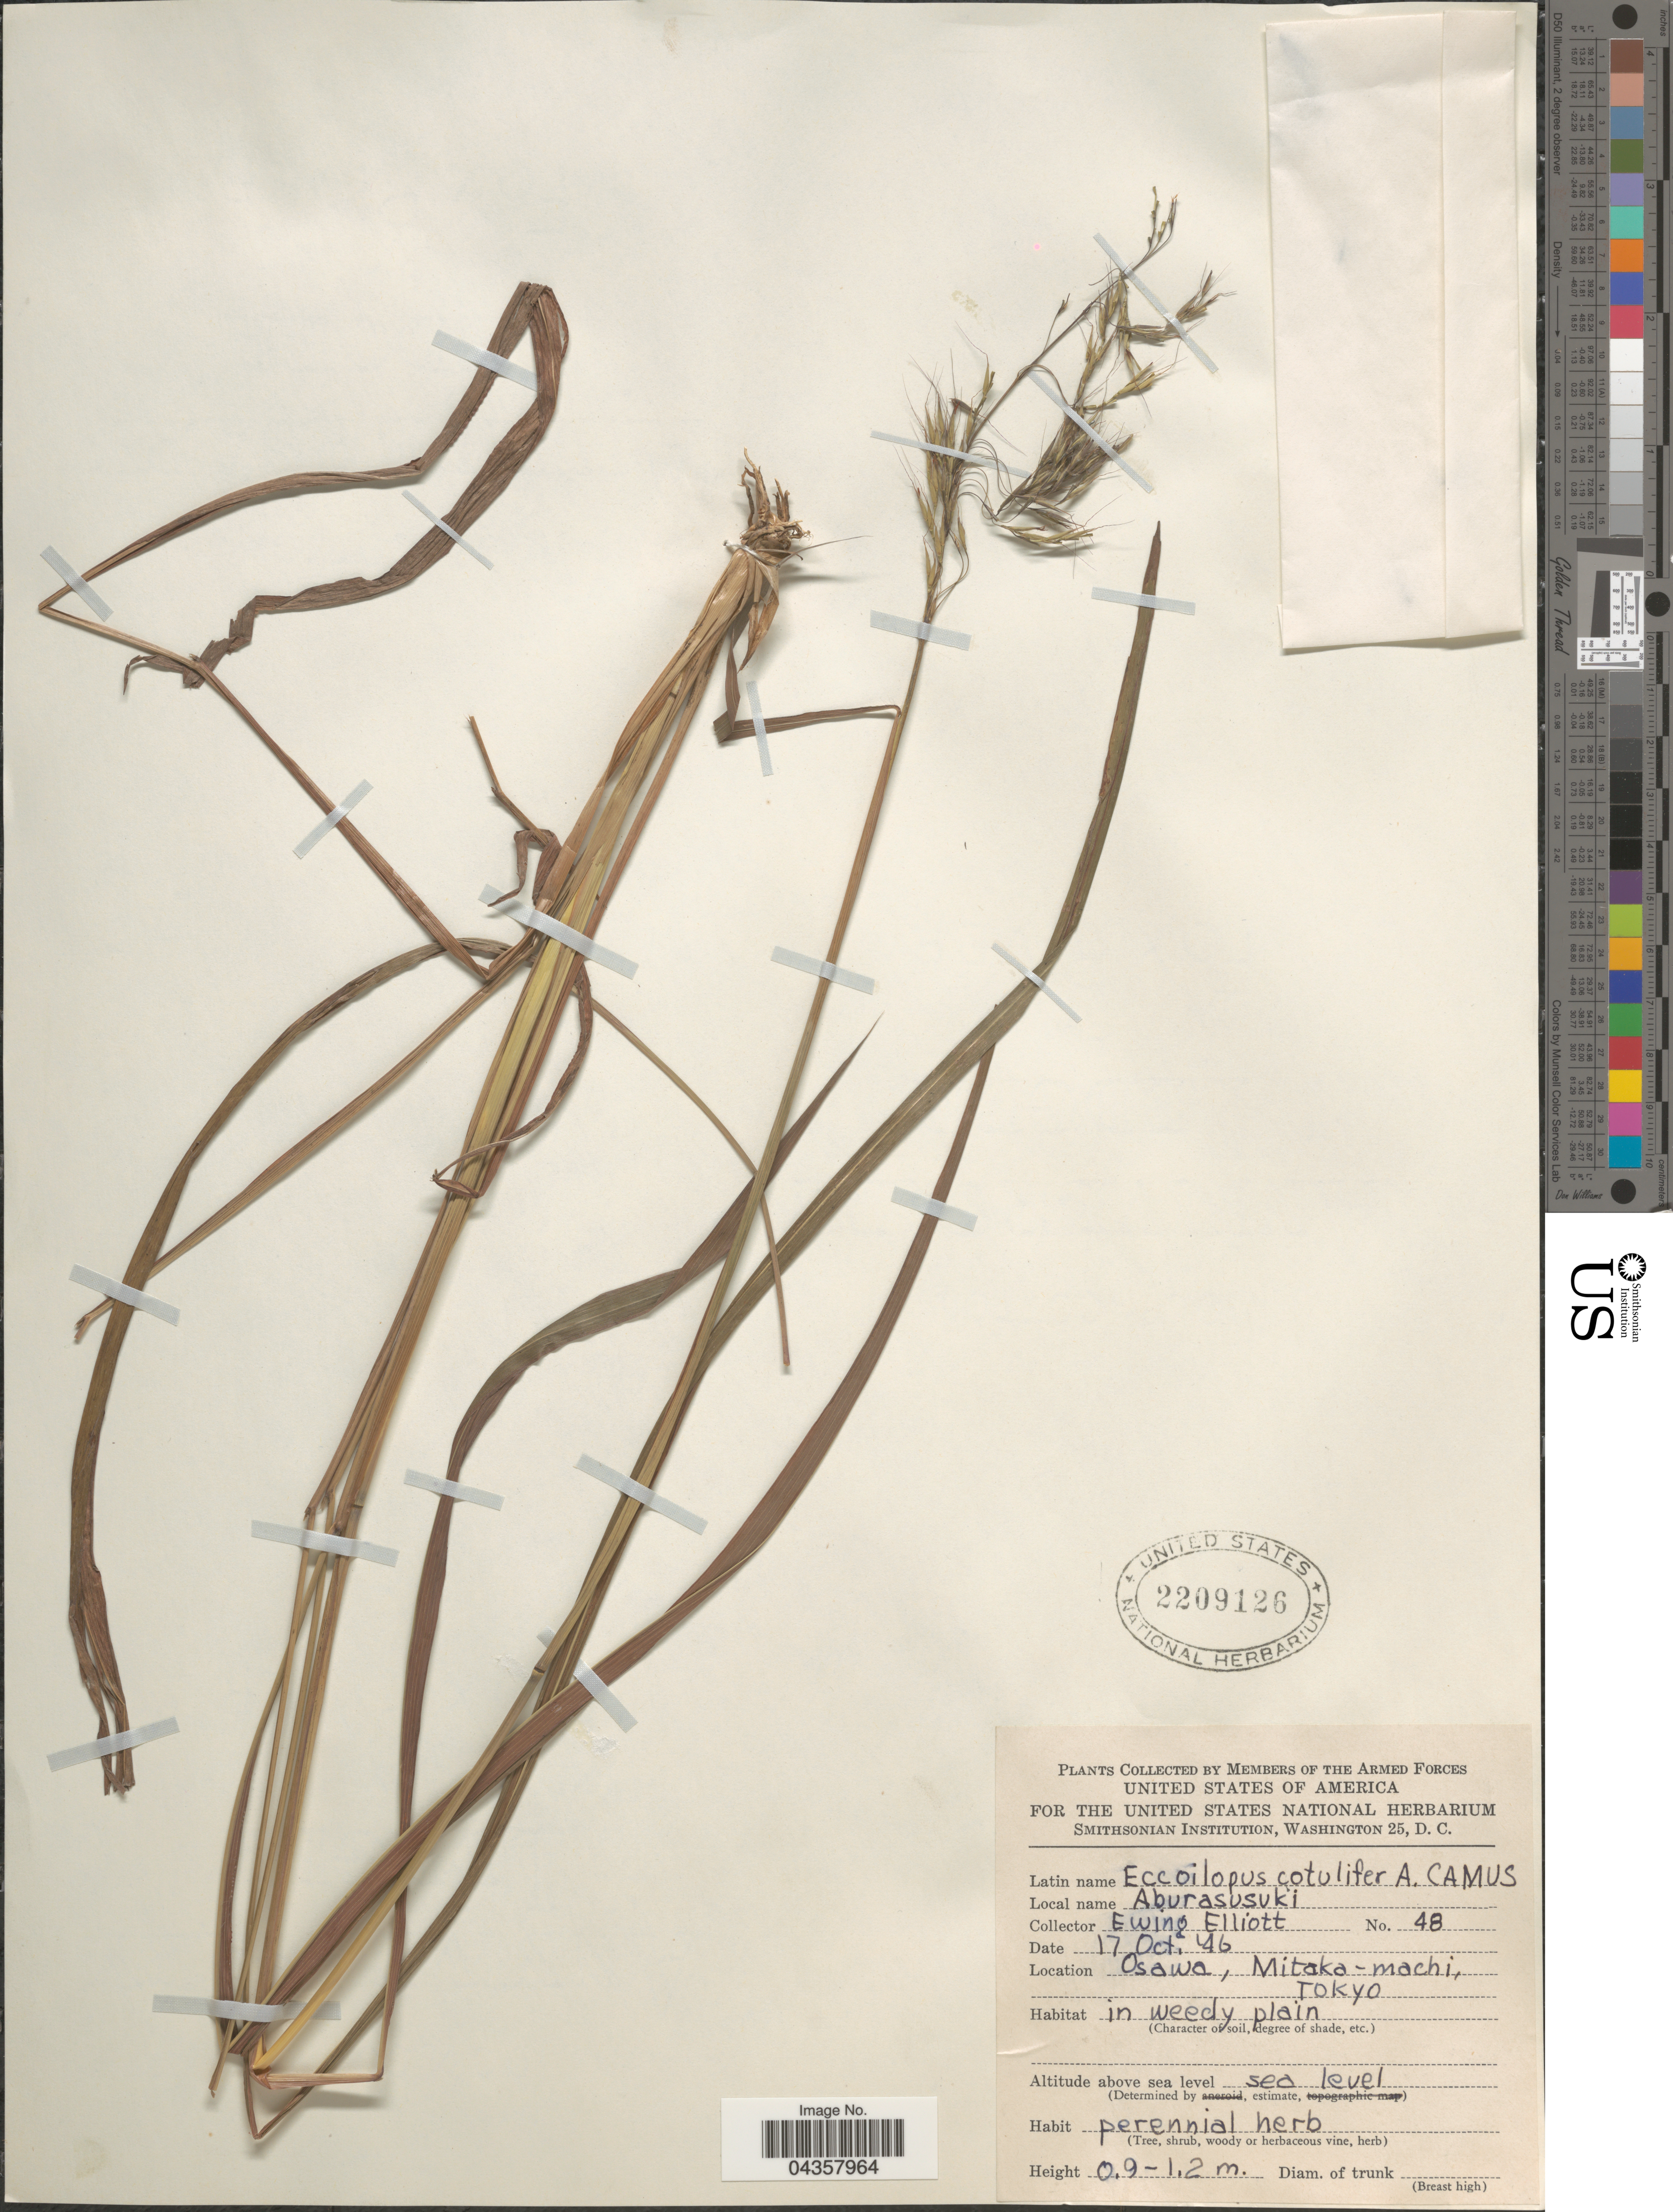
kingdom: Plantae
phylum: Tracheophyta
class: Liliopsida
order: Poales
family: Poaceae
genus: Spodiopogon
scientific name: Spodiopogon cotulifer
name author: (Thunb.) Hack.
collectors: E. Elliott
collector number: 48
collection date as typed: Transcribed d/m/y: 17/10/46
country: Japan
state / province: Tokyo, Federal City of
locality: Osawa, Mitaka-machi, Tokyo.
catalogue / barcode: US 2209126